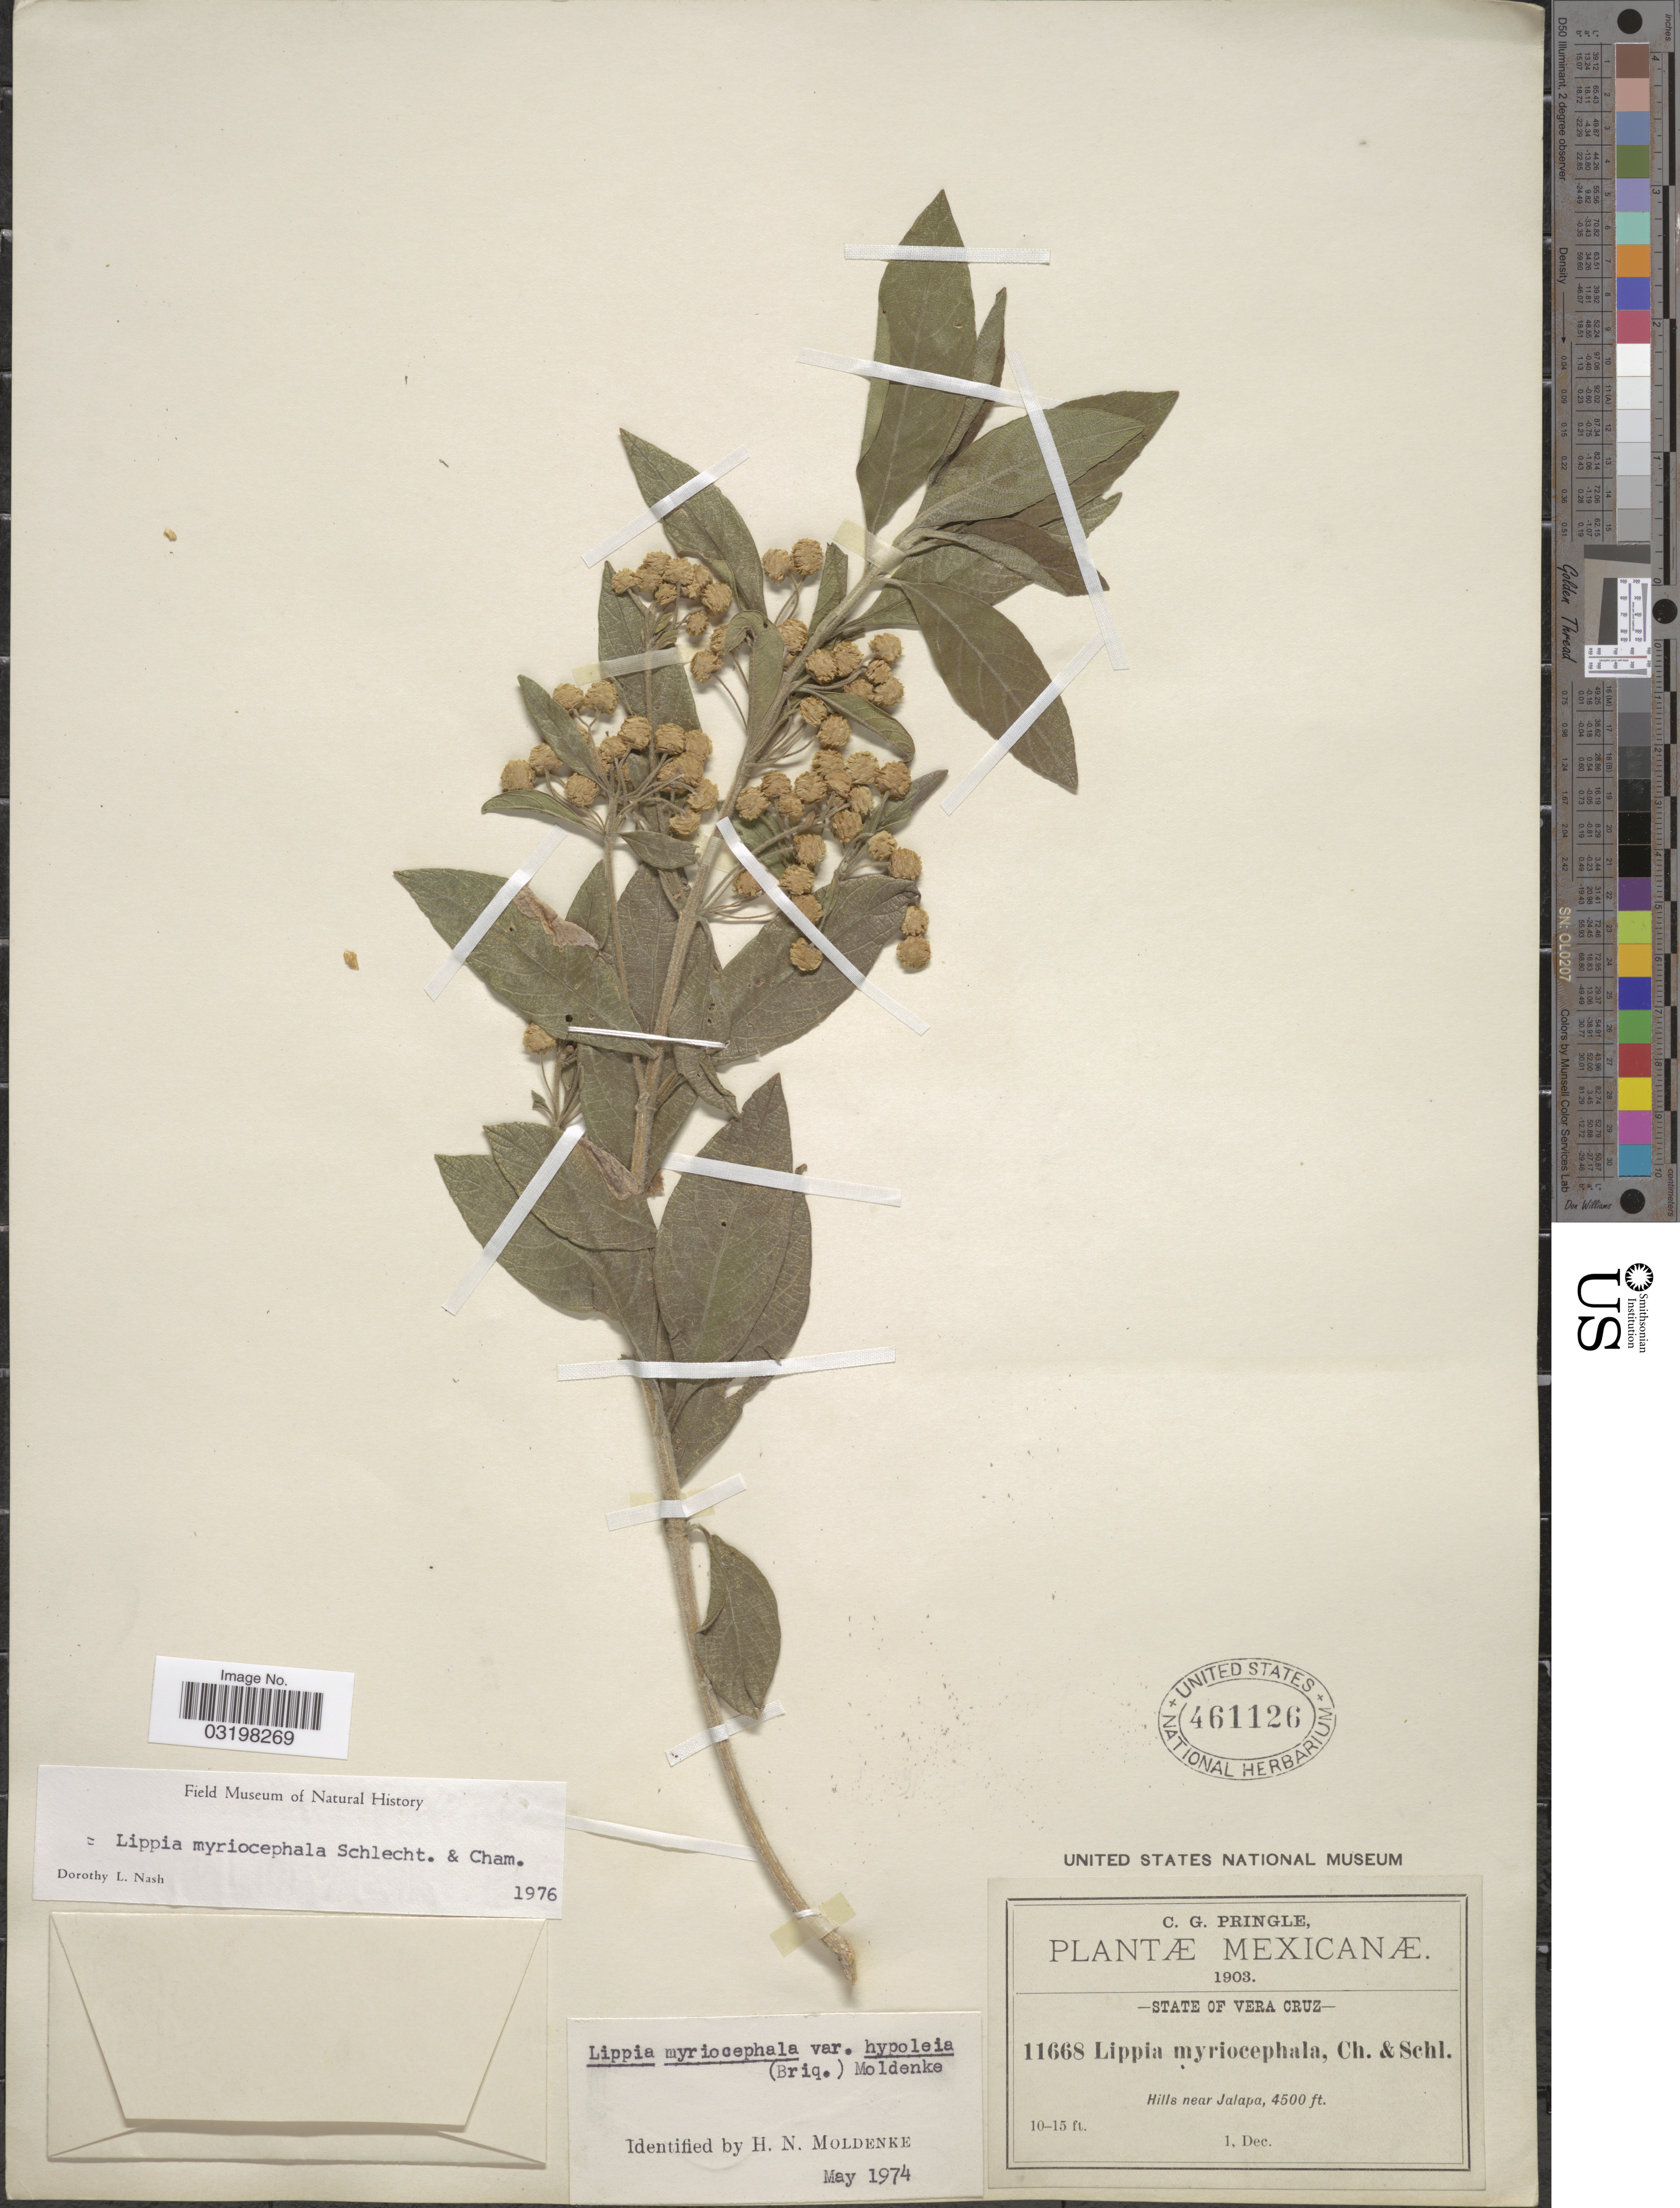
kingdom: Plantae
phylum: Tracheophyta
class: Magnoliopsida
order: Lamiales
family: Verbenaceae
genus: Lippia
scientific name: Lippia myriocephala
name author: Schltdl. & Cham.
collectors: C. G. Pringle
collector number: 11668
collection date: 1903-12-01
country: Mexico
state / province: Veracruz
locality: Hills near Jalapa. Vera Cruz.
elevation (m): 1372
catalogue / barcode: US 461126